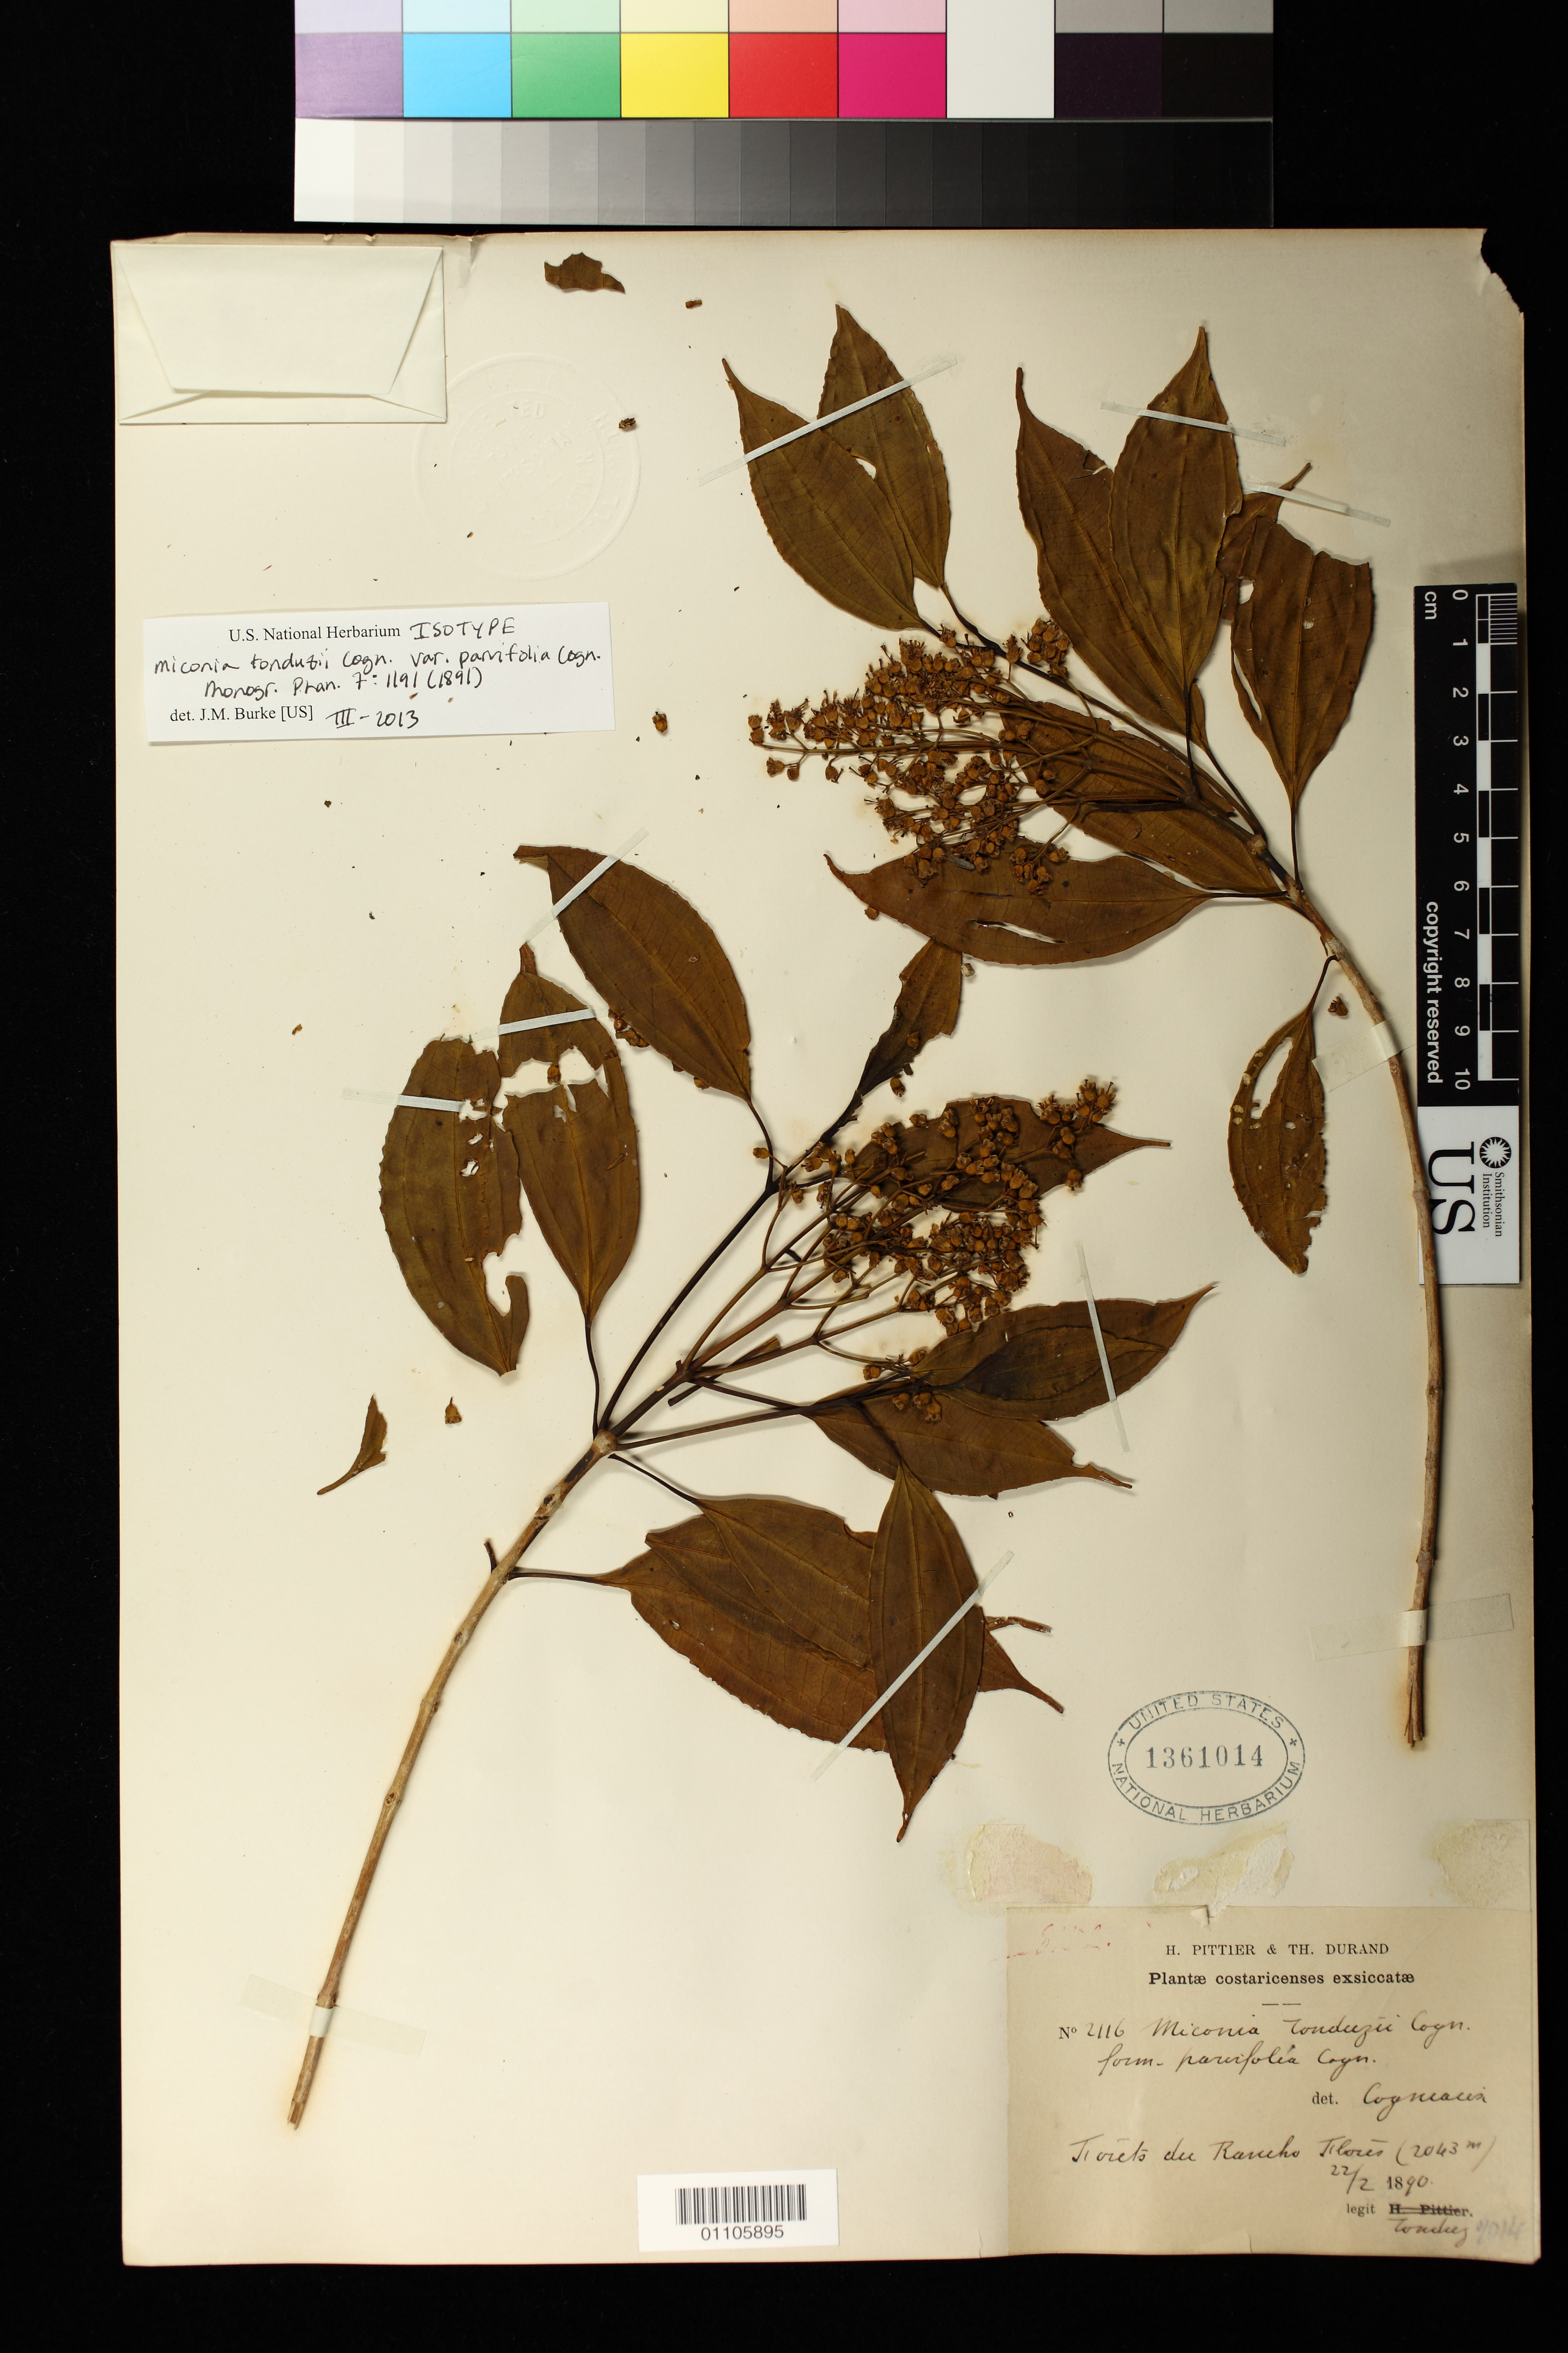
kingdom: Plantae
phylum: Tracheophyta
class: Magnoliopsida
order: Myrtales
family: Melastomataceae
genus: Miconia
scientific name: Miconia tonduzii var. parvifolia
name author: Cogn. in A. DC.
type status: Isotype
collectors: A. Tonduz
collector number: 2116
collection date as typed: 22 Feb 1890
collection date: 1890-02-22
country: Costa Rica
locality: Forêts du Rancho Flores.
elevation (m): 2043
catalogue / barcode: US 1361014